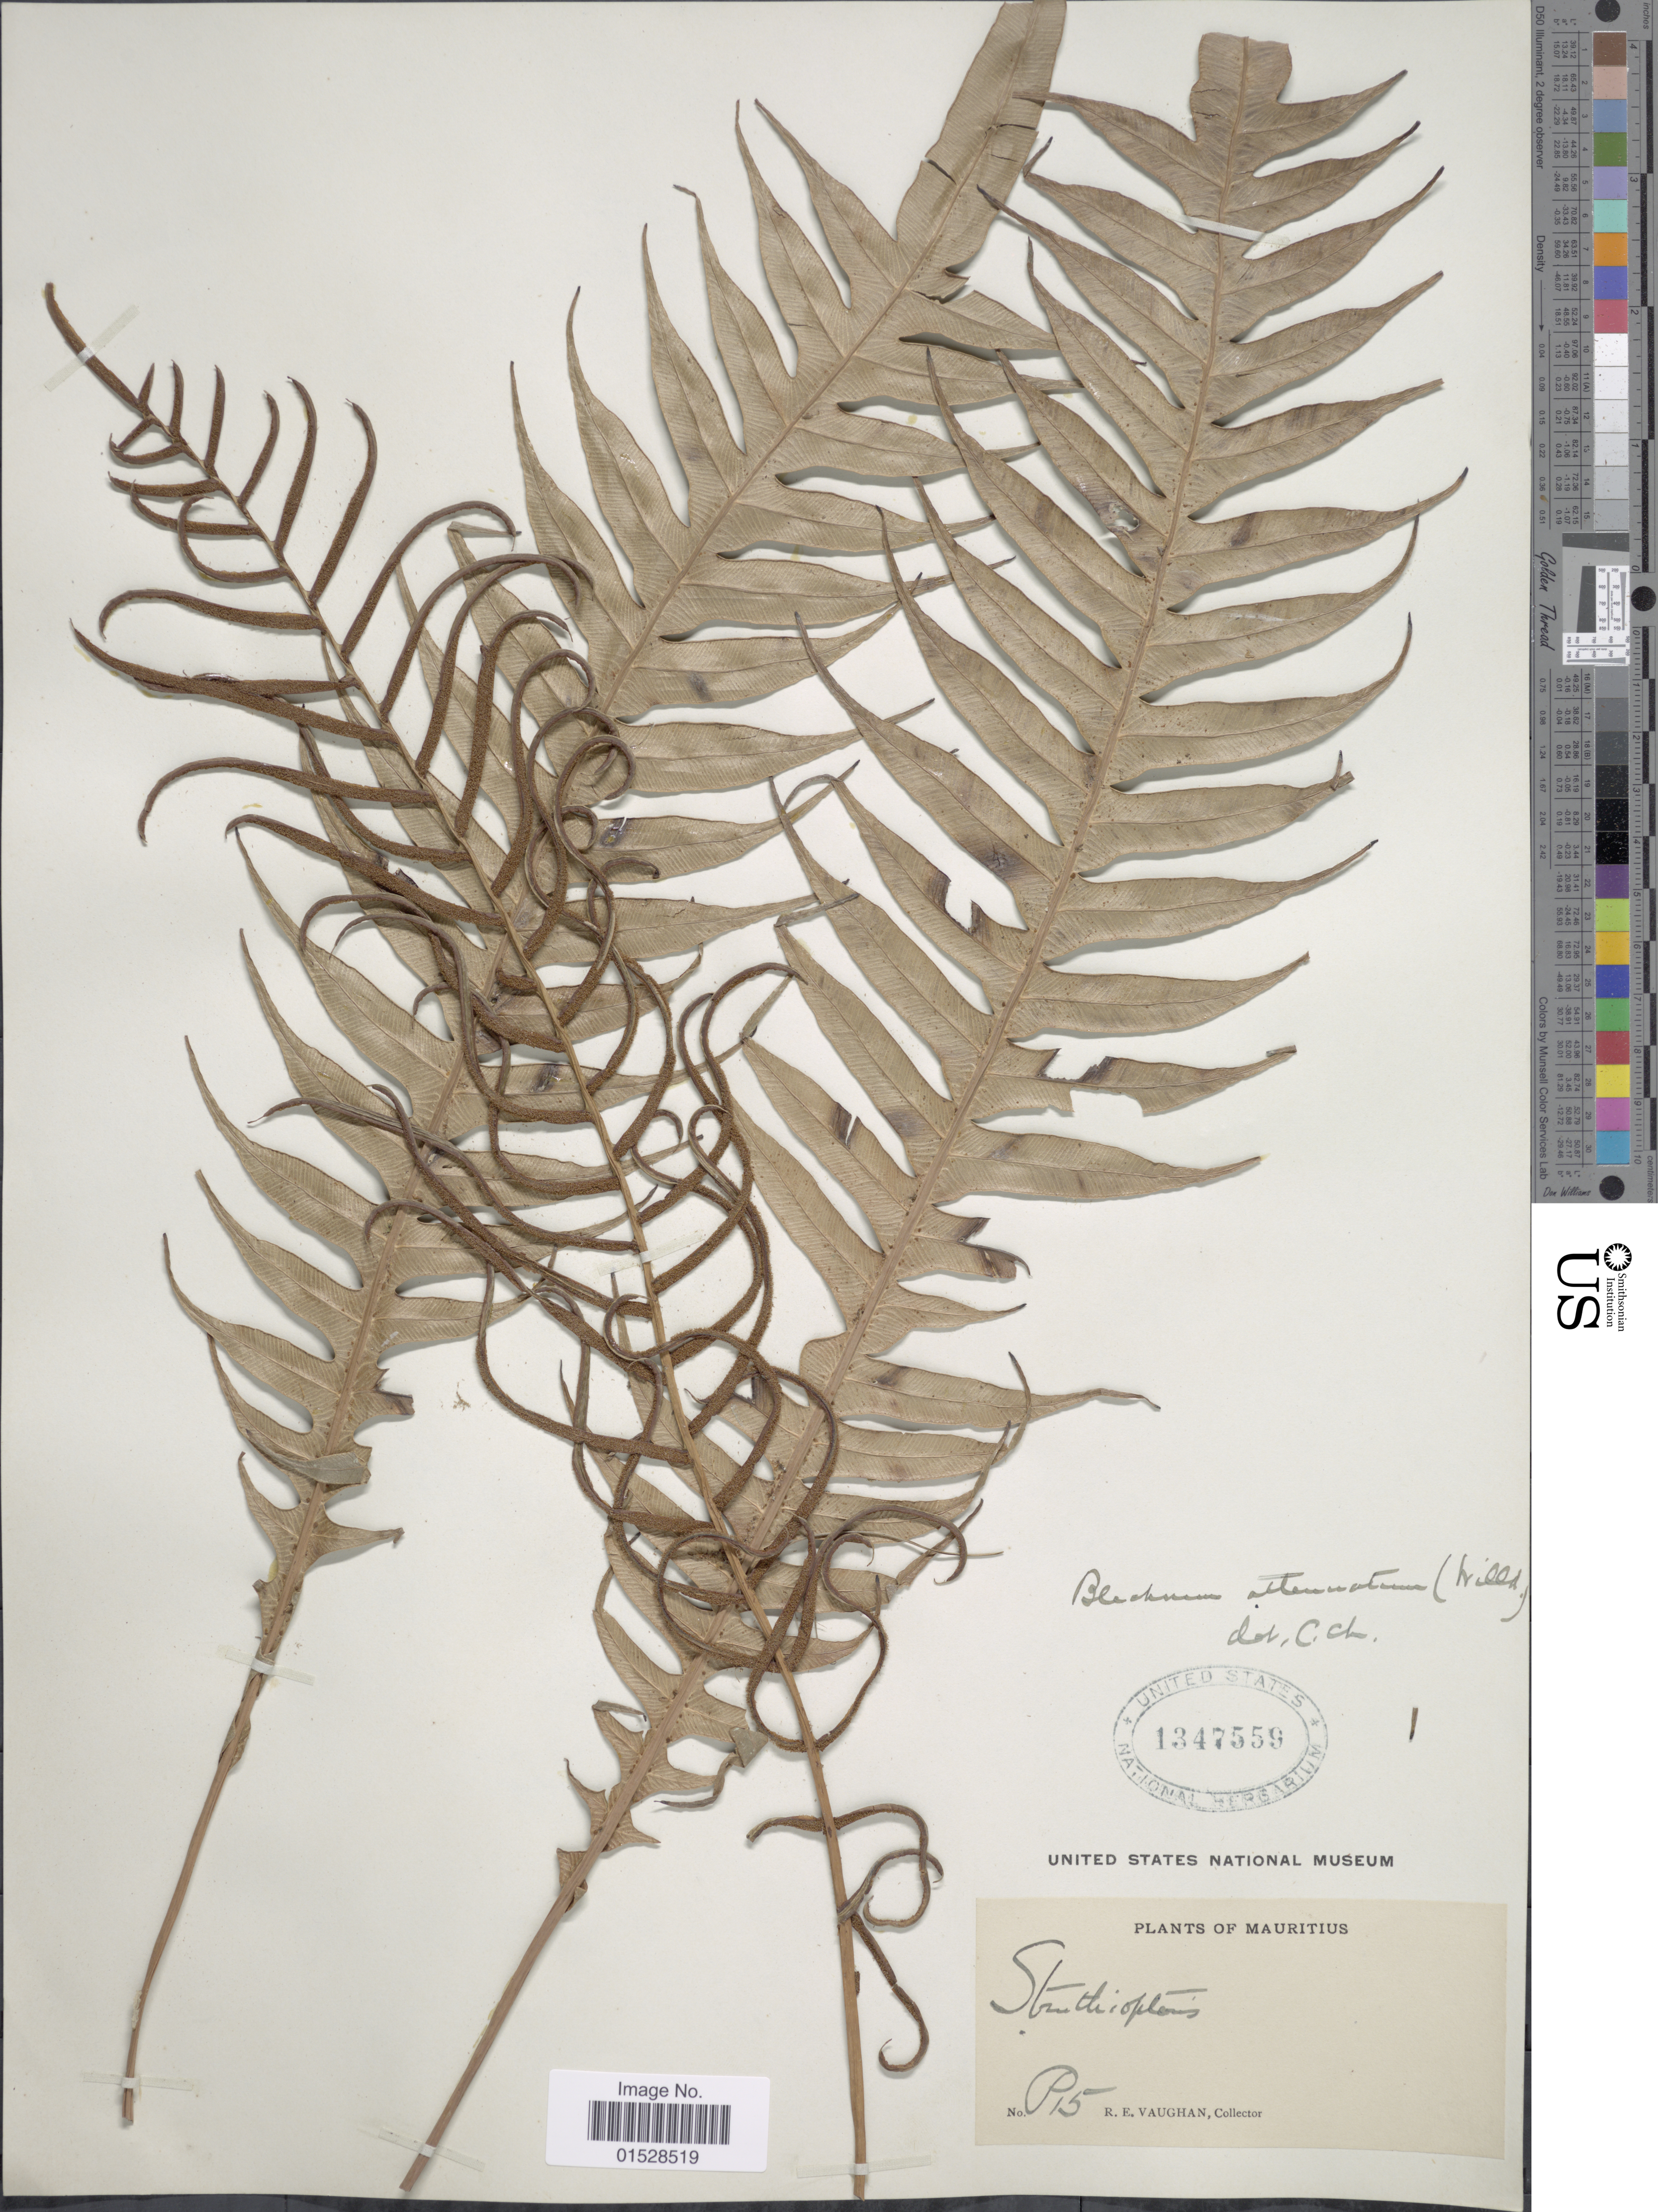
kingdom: Plantae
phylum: Tracheophyta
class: Polypodiopsida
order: Polypodiales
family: Blechnaceae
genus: Blechnum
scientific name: Blechnum attenuatum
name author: (Sw.) Mett.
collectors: R. Vaughan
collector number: P15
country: Mauritius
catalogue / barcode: US 1347559